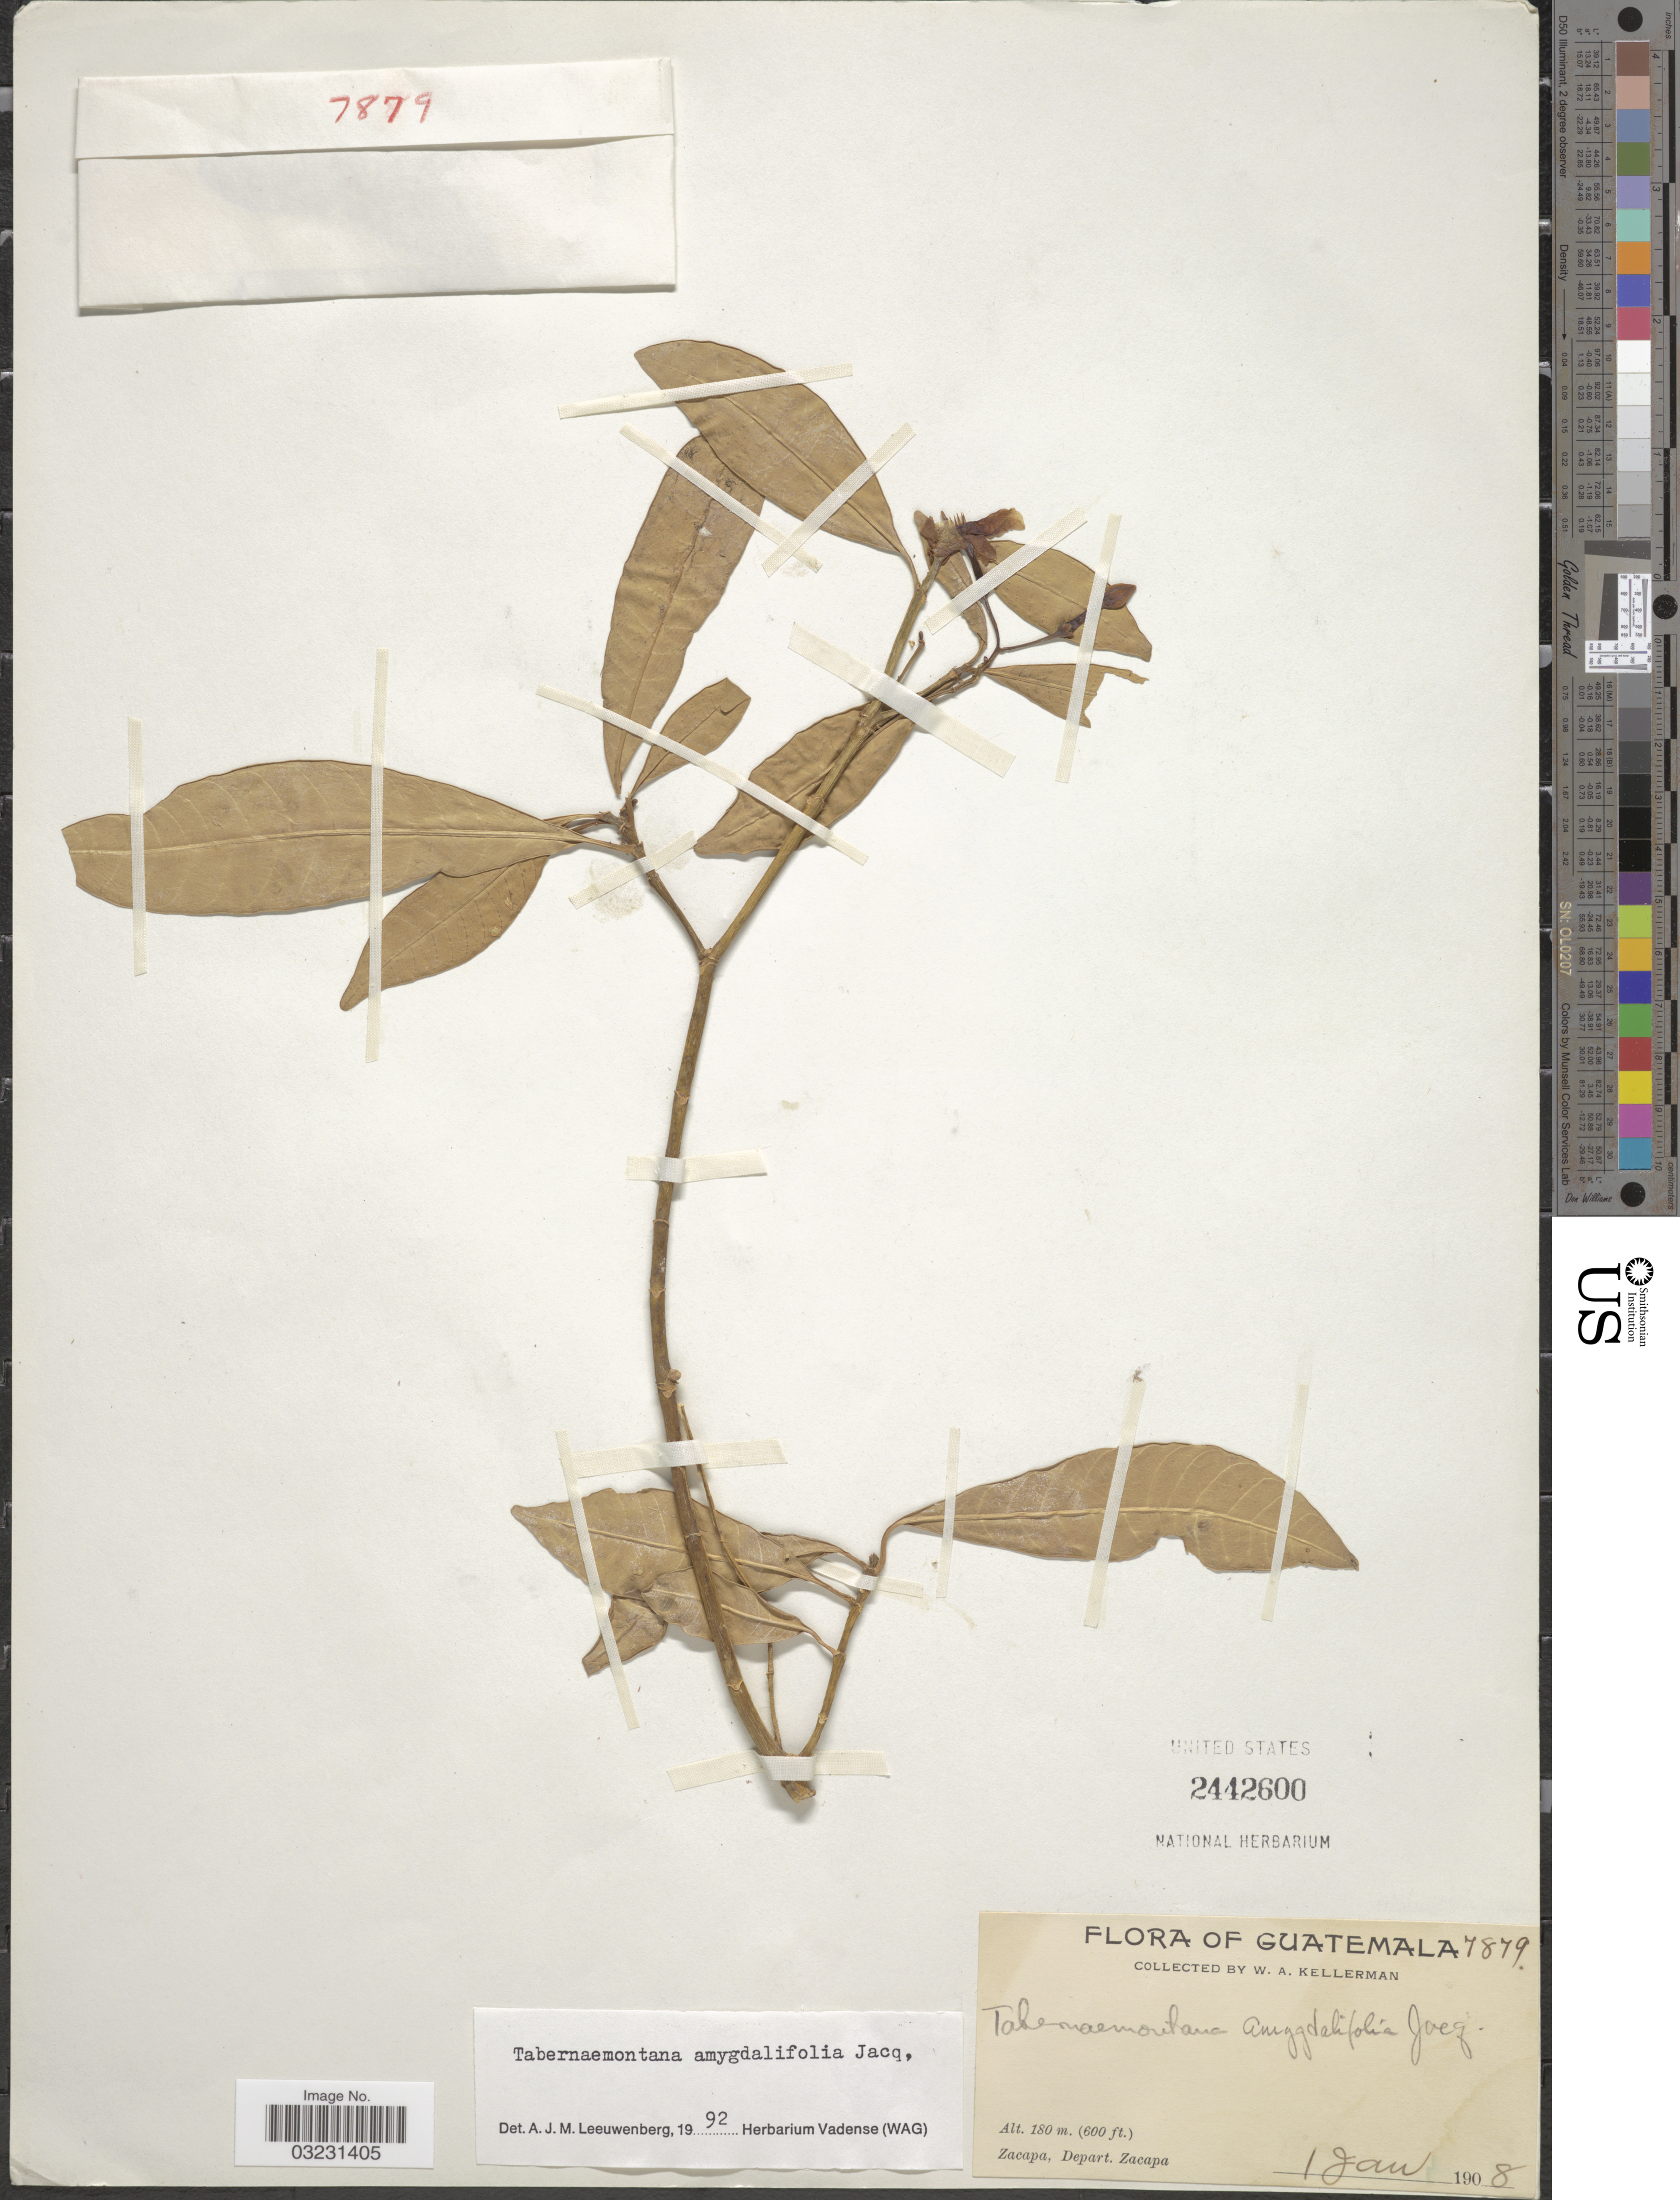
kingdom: Plantae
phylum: Tracheophyta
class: Magnoliopsida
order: Gentianales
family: Apocynaceae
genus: Tabernaemontana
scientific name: Tabernaemontana amygdalifolia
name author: Jacq.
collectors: W. Kellerman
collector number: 7879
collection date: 1908-01-01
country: Guatemala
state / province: Zacapa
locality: Depart. Zacapa.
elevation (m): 183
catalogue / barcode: US 2442600